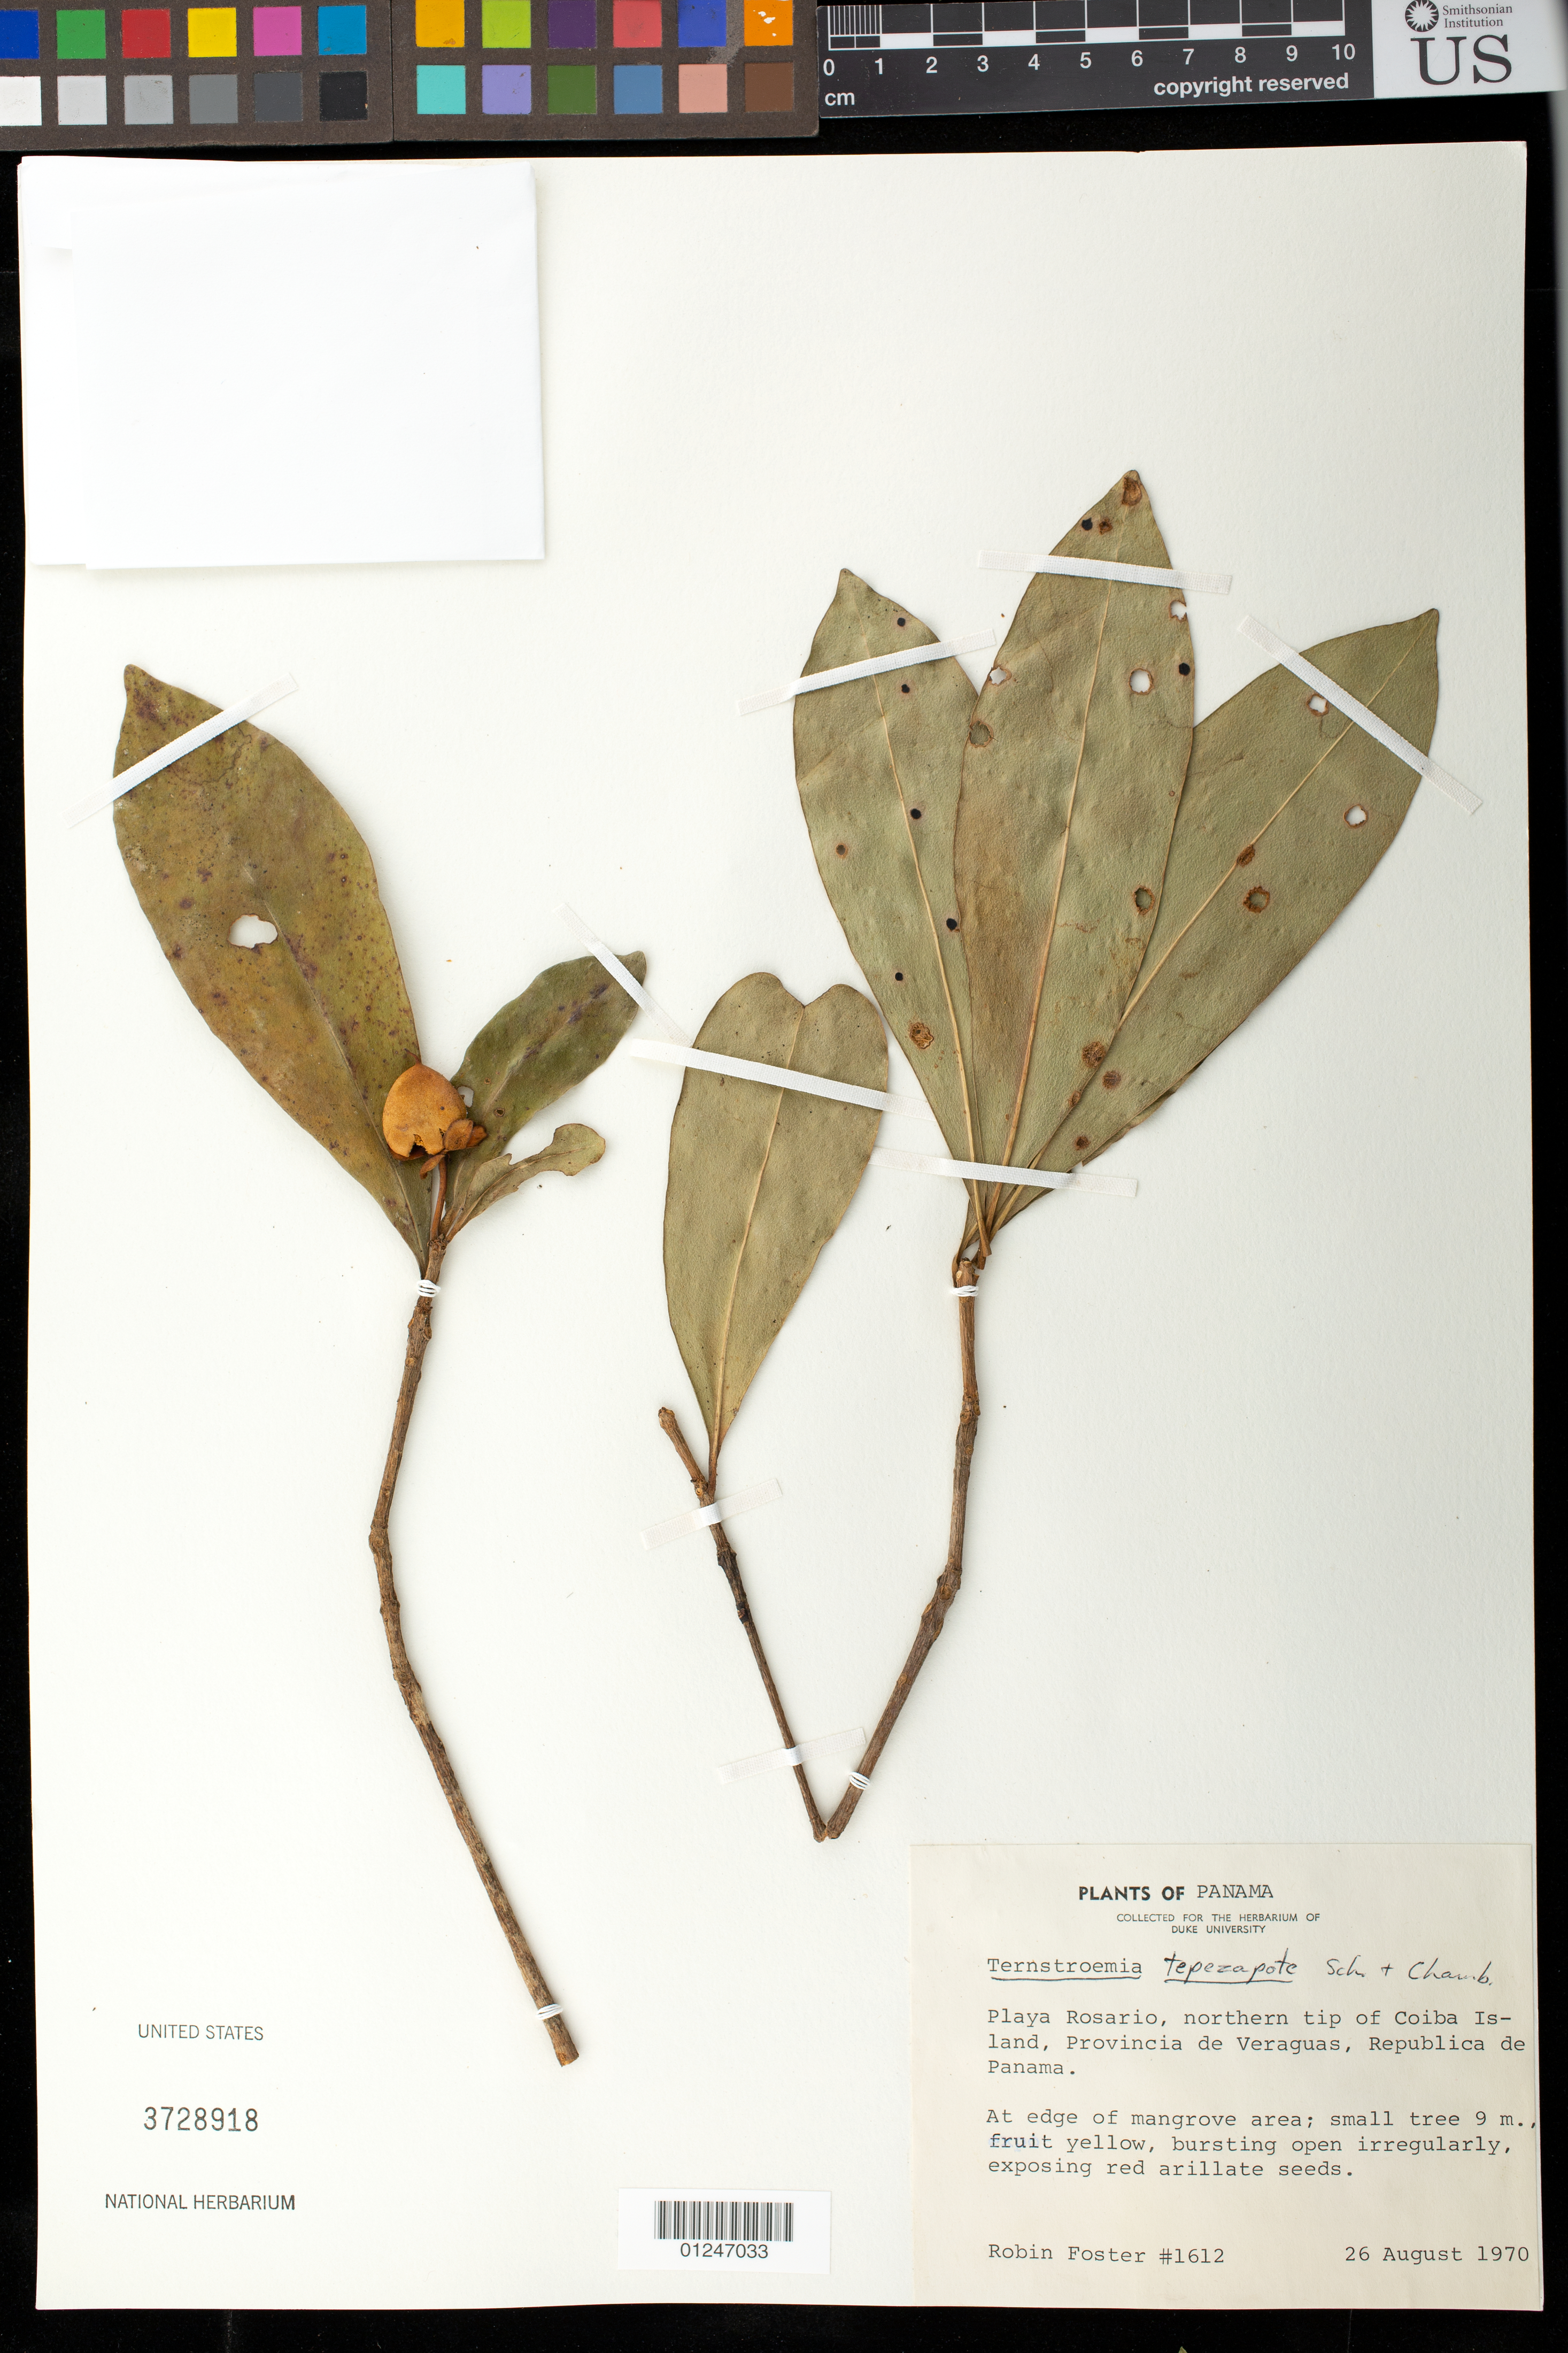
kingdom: Plantae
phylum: Tracheophyta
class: Magnoliopsida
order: Ericales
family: Pentaphylacaceae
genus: Ternstroemia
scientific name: Ternstroemia tepezapote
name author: Schltdl. & Cham.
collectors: R. B. Foster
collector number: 1612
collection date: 1970-08-26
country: Panama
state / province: Veraguas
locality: Playa Rosario, northern tip of Coiba Island.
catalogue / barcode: US 3728918